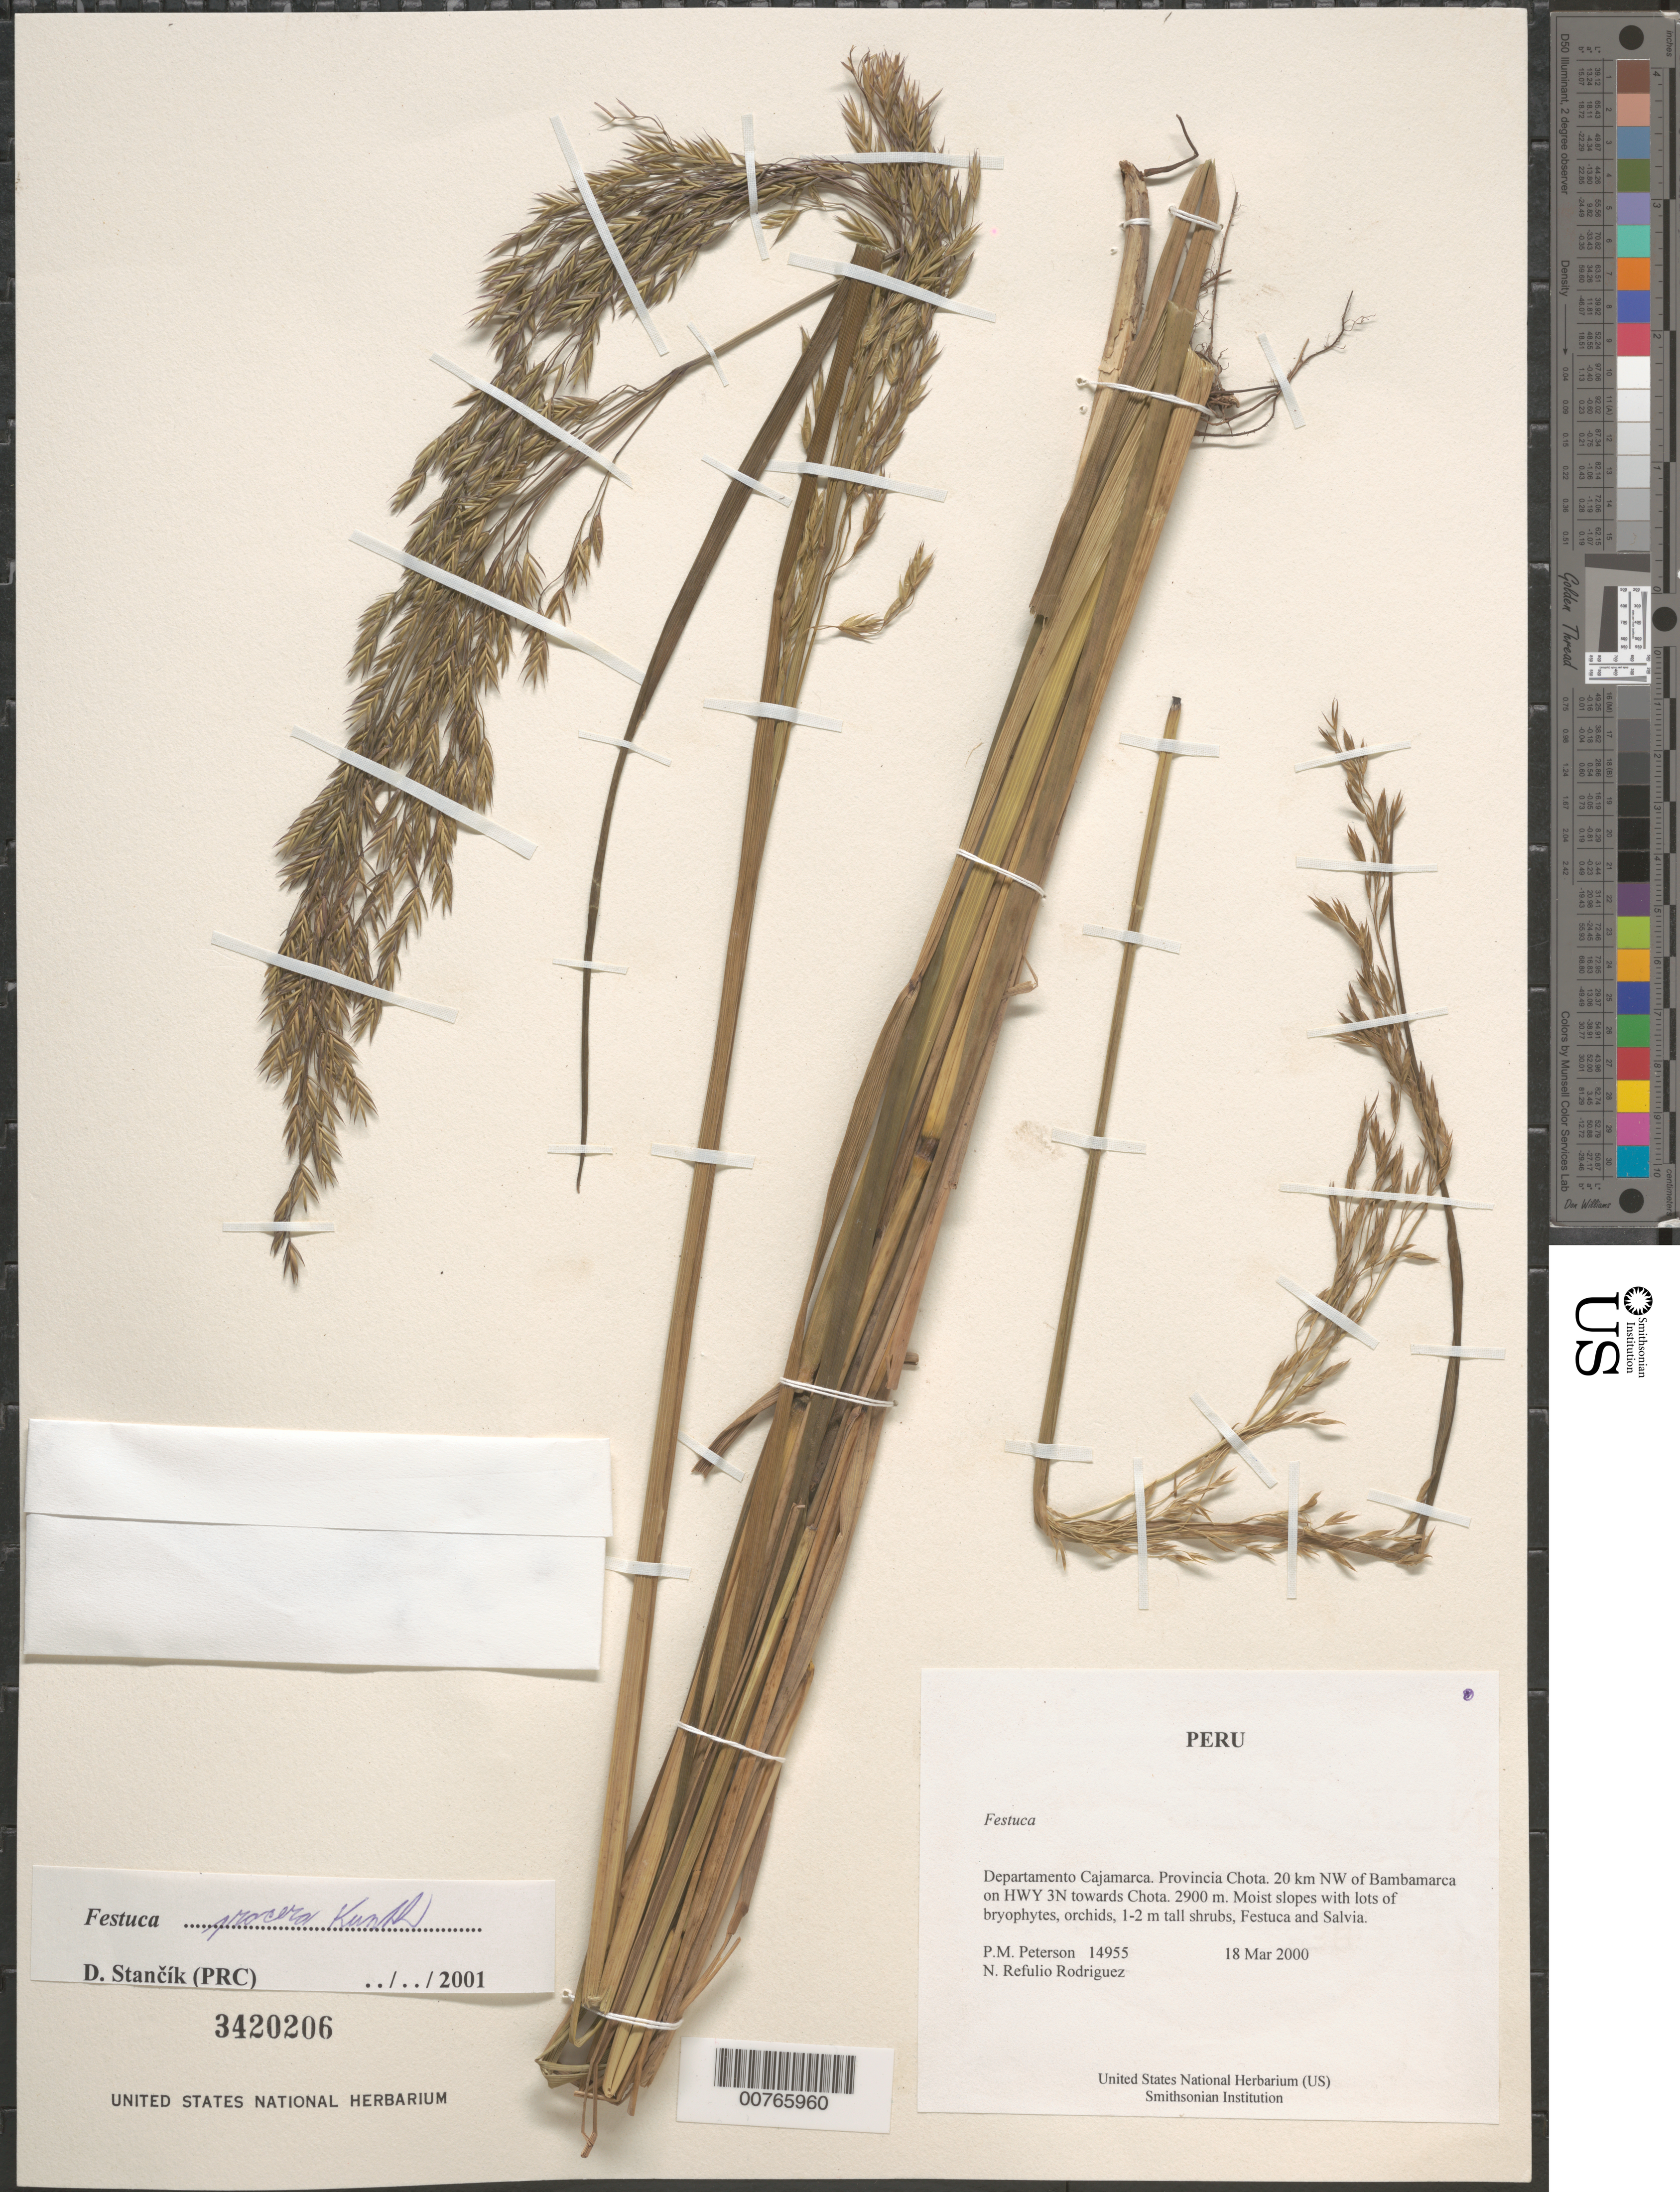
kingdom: Plantae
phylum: Tracheophyta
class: Liliopsida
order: Poales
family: Poaceae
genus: Festuca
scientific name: Festuca procera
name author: Kunth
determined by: Stancik, D.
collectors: P. M. Peterson & N. Refulio-Rodríguez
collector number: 14955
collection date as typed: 18 Mar 2000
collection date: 2000-03-18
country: Peru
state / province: Cajamarca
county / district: Chota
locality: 20 km NW of Bambamarca on HWY 3N towards Chota.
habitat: Moist slopes with lots of bryophytes, orchids, 1-2 m tall shrubs, Festuca and Salvia.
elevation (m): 2900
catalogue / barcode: US 3420206